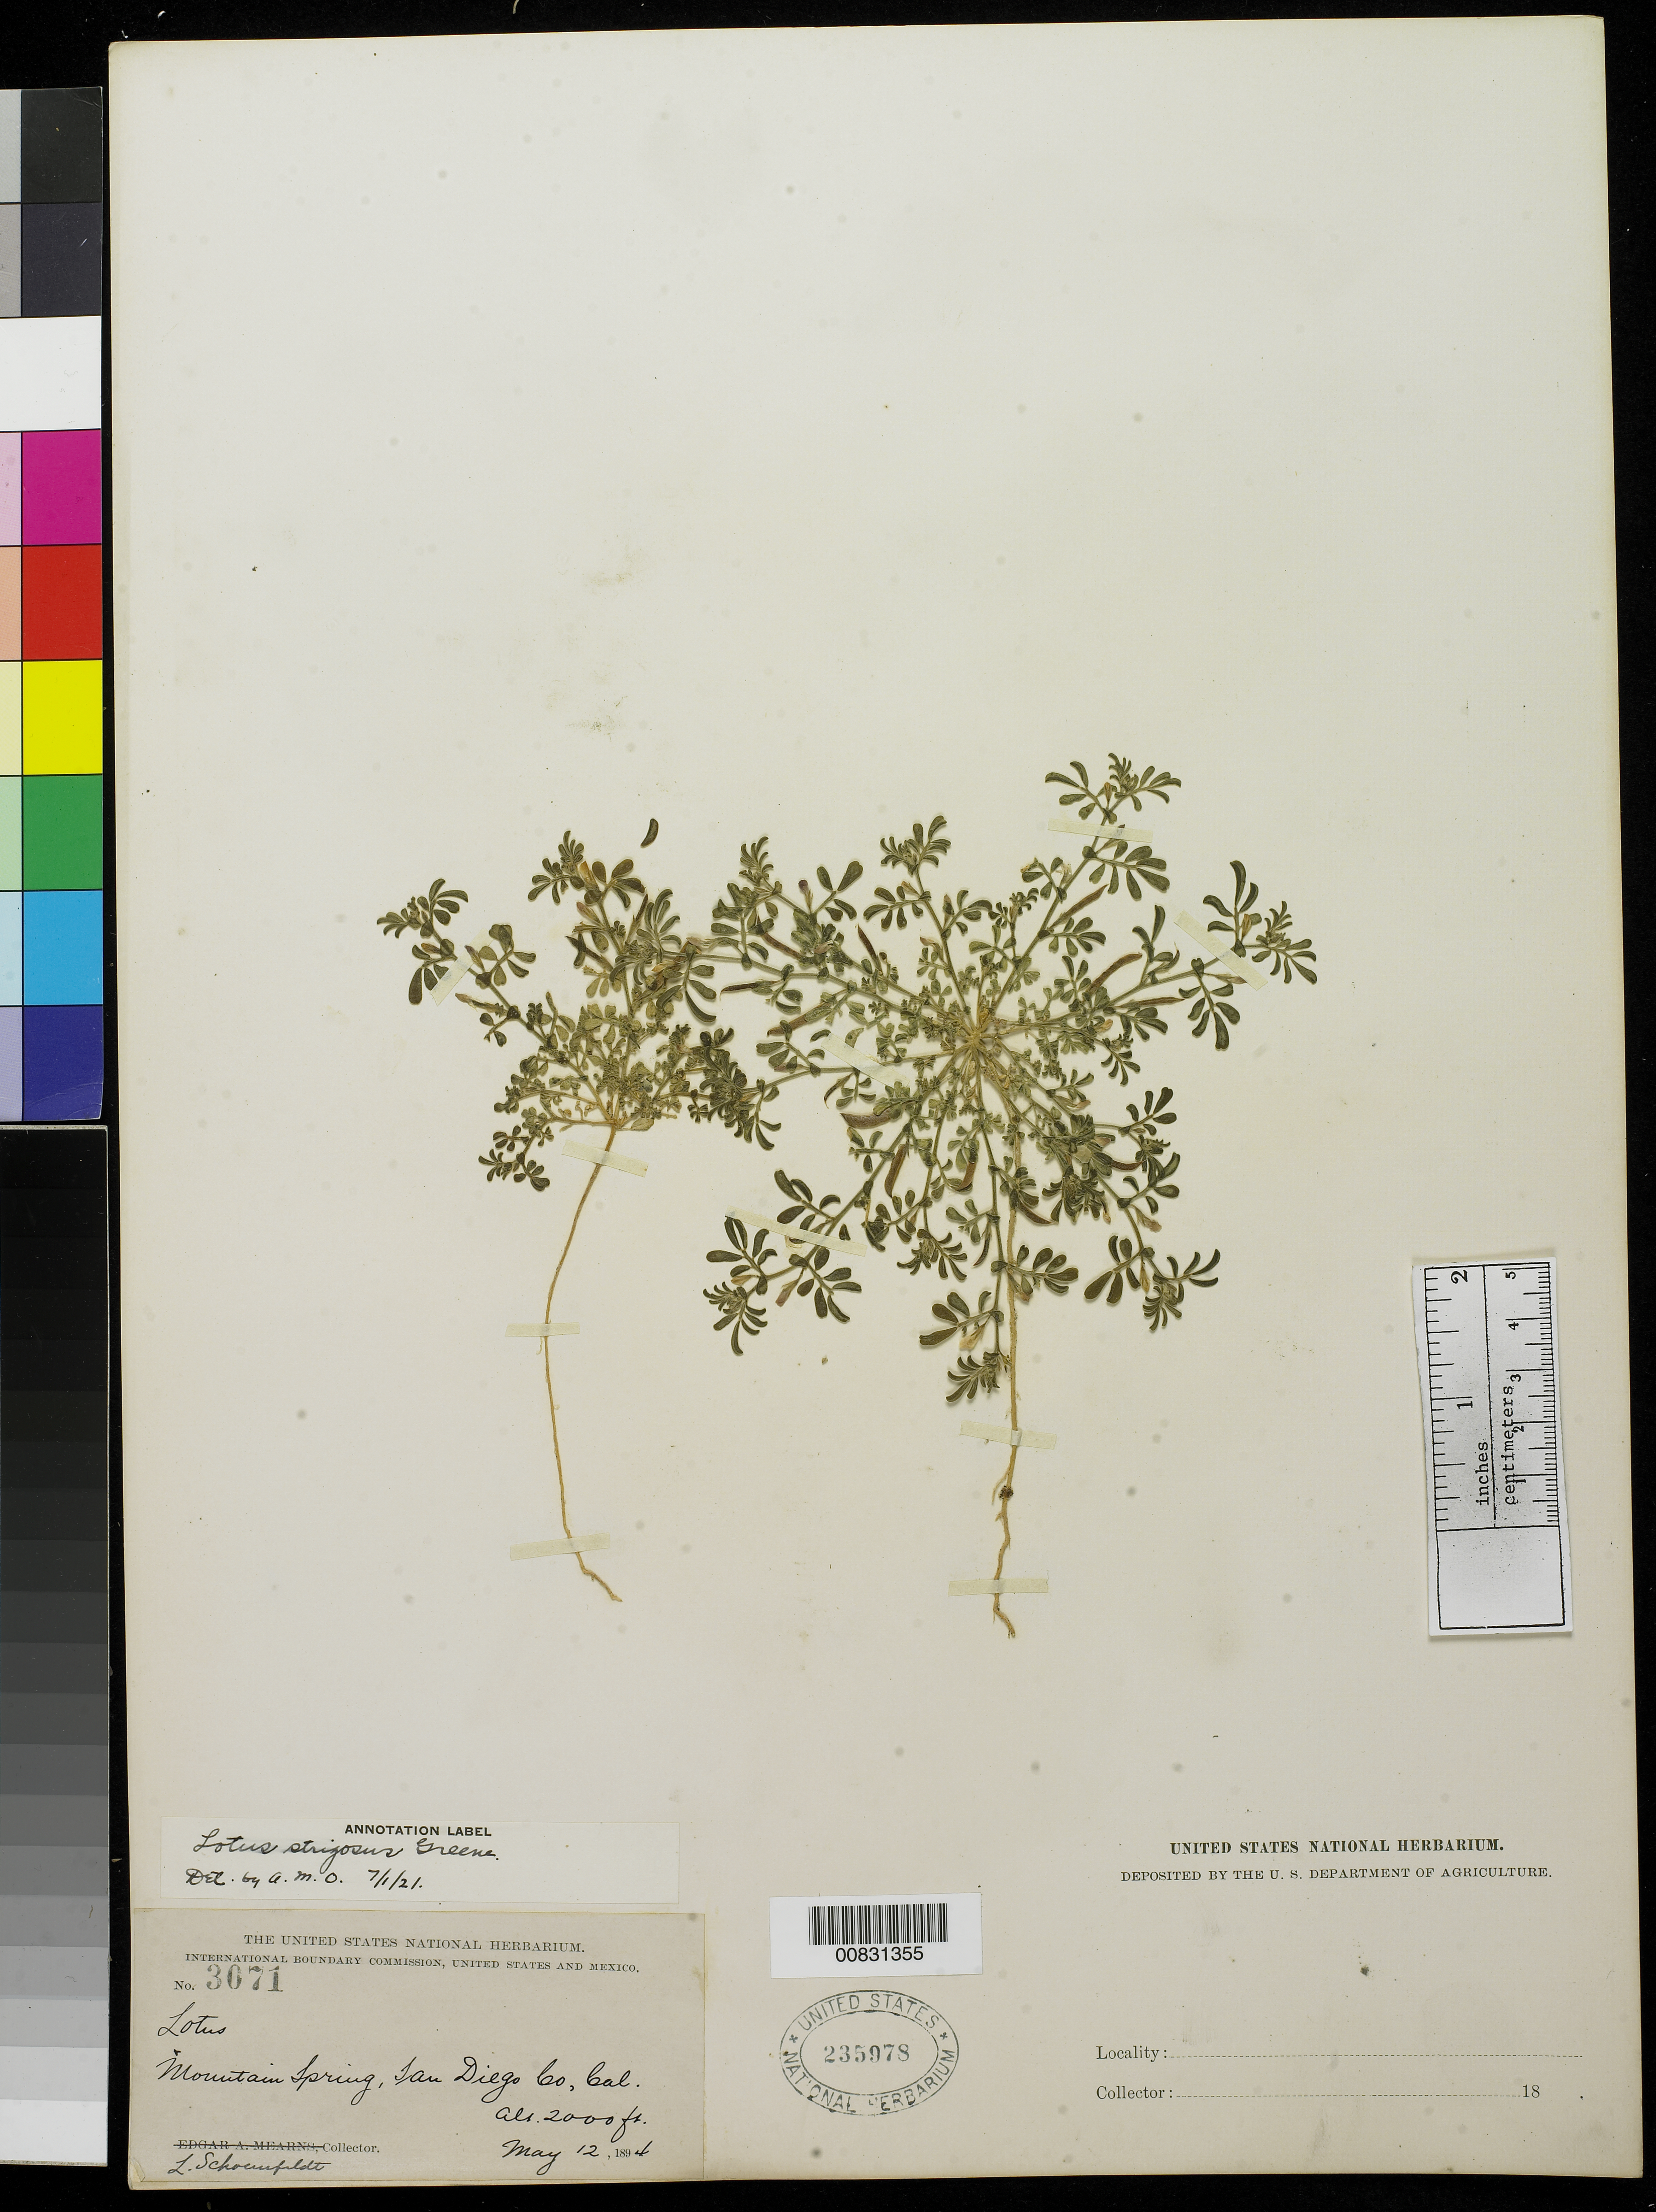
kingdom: Plantae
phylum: Tracheophyta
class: Magnoliopsida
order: Fabales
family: Fabaceae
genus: Ottleya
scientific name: Ottleya strigosa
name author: (Nutt.) D.D. Sokoloff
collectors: L. Schoenfeldt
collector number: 3071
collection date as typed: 12 May 1894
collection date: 1894-05-12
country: United States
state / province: California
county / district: San Diego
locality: Mountain Spring, San Diego County, California.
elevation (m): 610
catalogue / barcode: US 235978